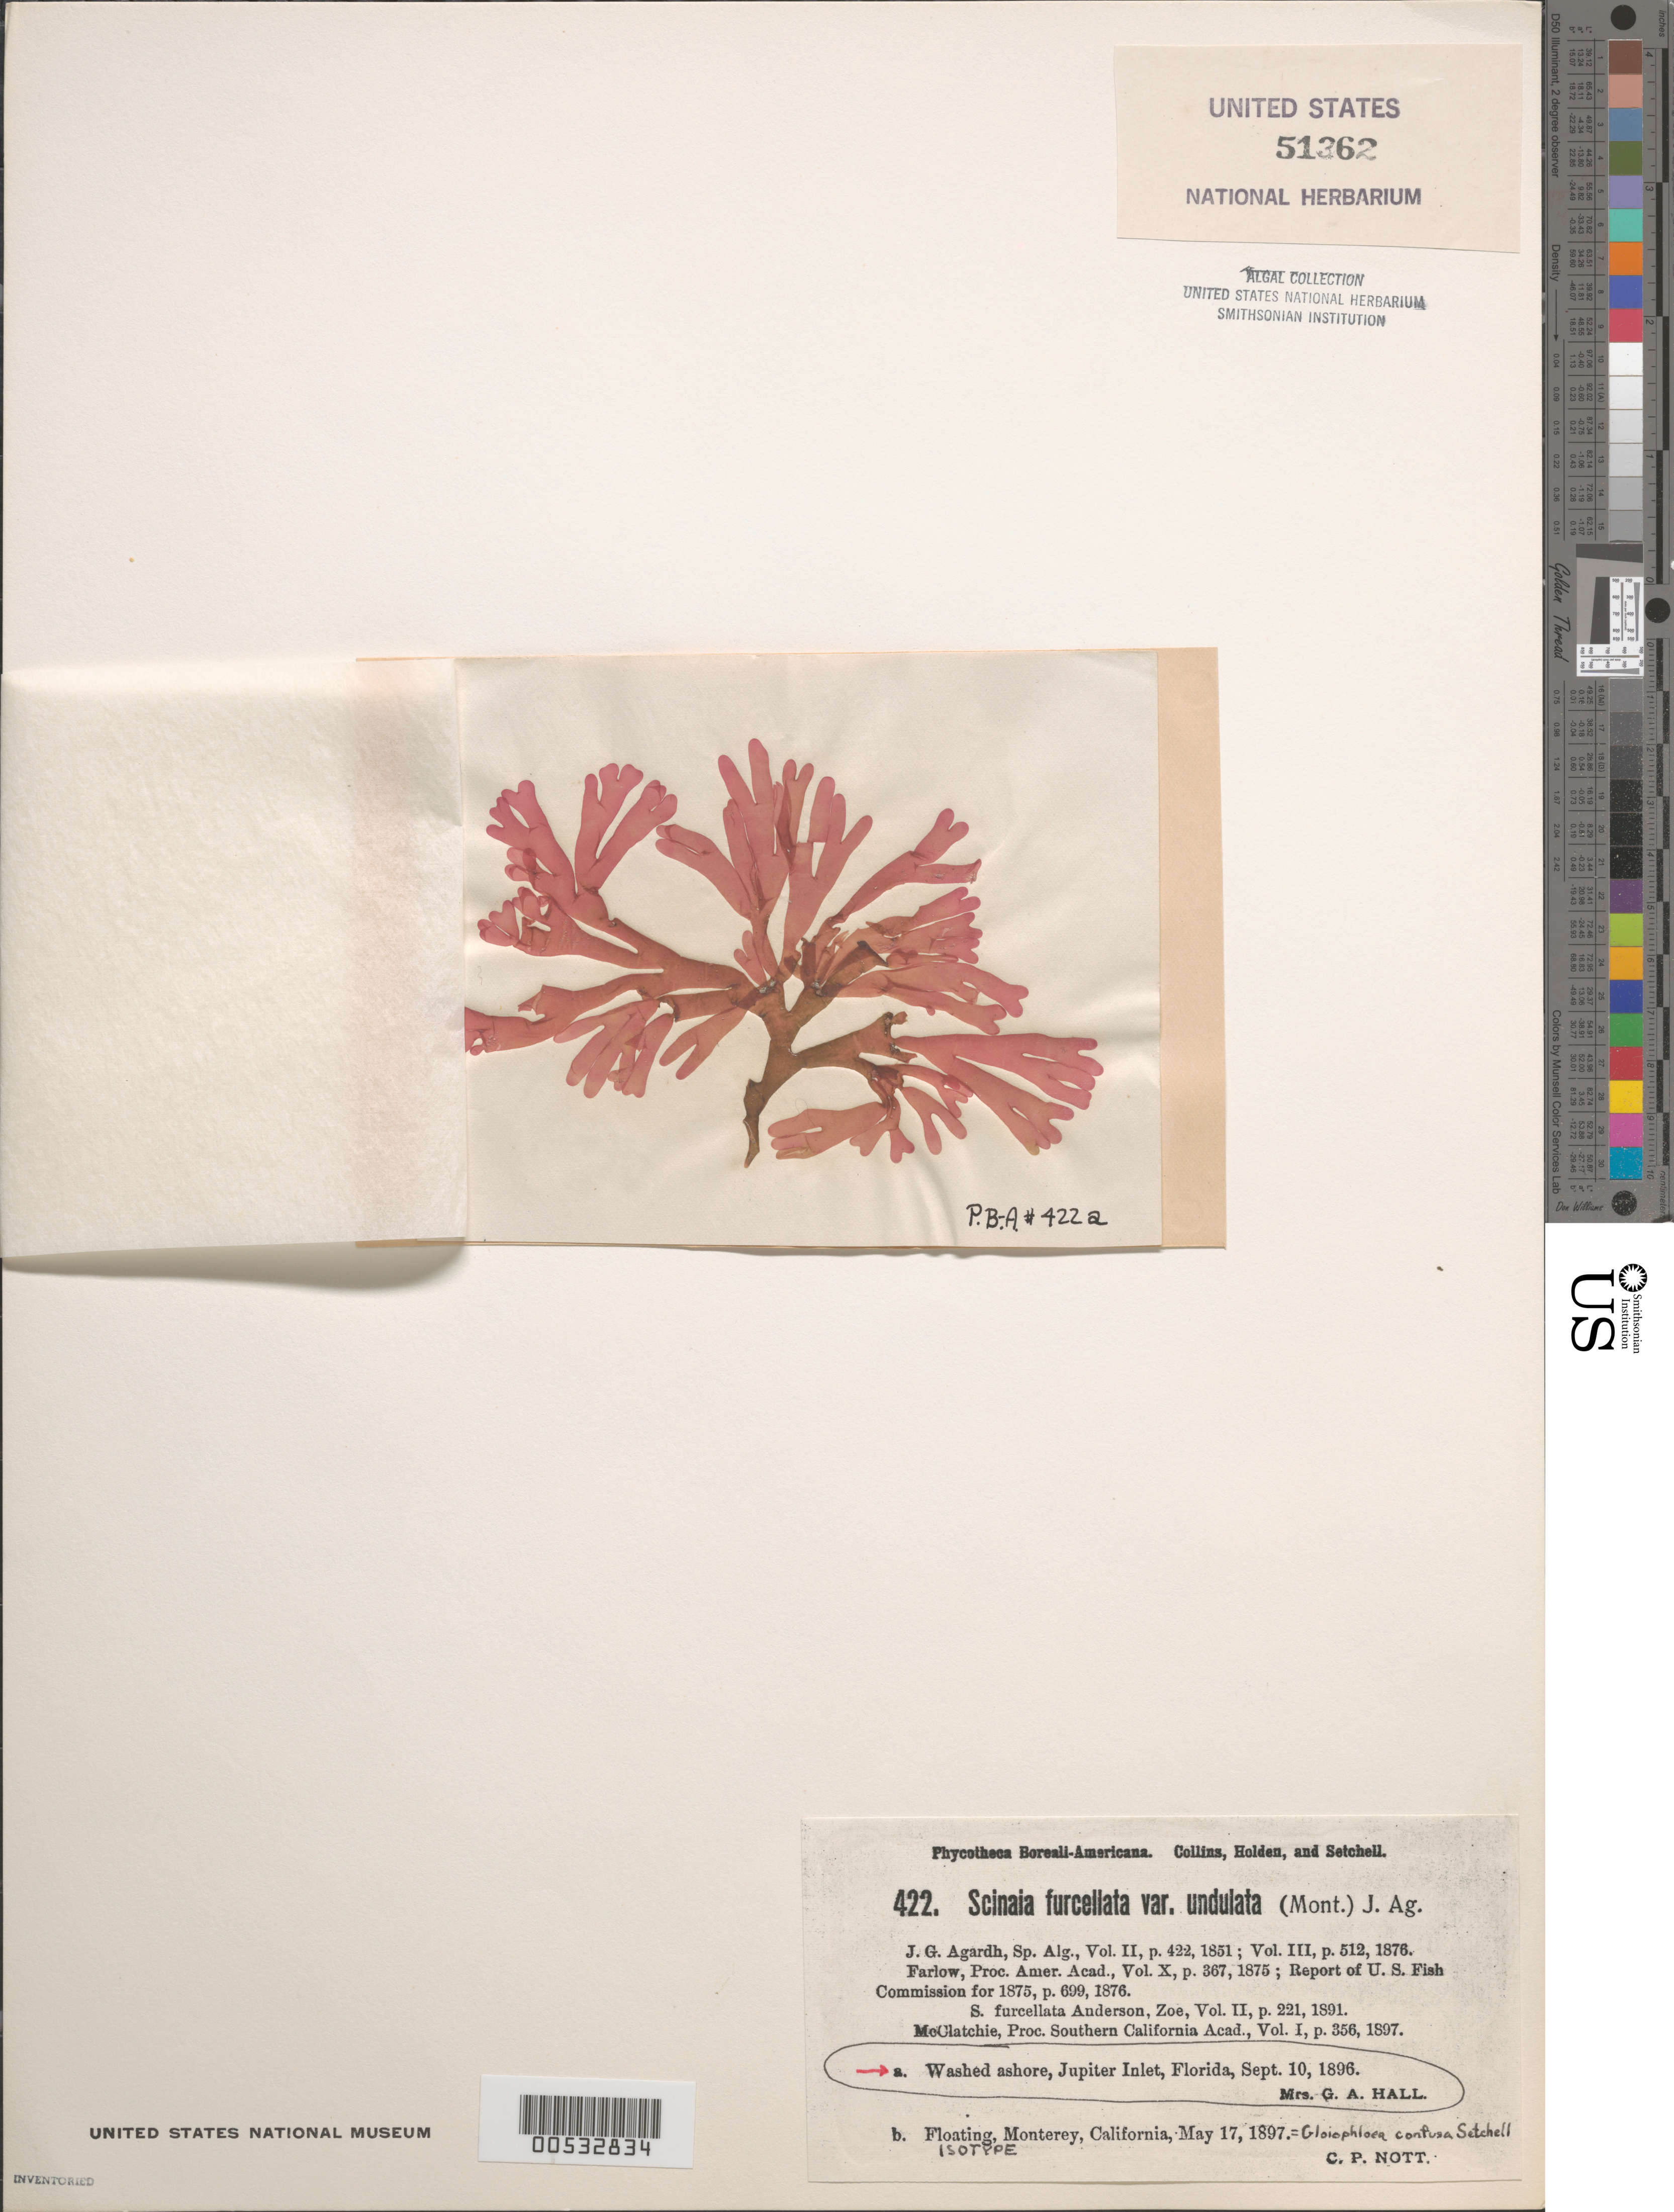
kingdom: Plantae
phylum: Rhodophyta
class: Florideophyceae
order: Nemaliales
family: Scinaiaceae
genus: Scinaia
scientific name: Scinaia furcellata var. undulata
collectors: Mrs. Hall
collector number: PB-A 422a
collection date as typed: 10 Sep 1896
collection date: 1896-09-10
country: United States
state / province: Florida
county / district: Palm Beach County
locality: Jupiter Inlet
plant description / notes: Collins, Holden & Setchell, Phycotheca Boreali-Americana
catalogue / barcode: US 51362